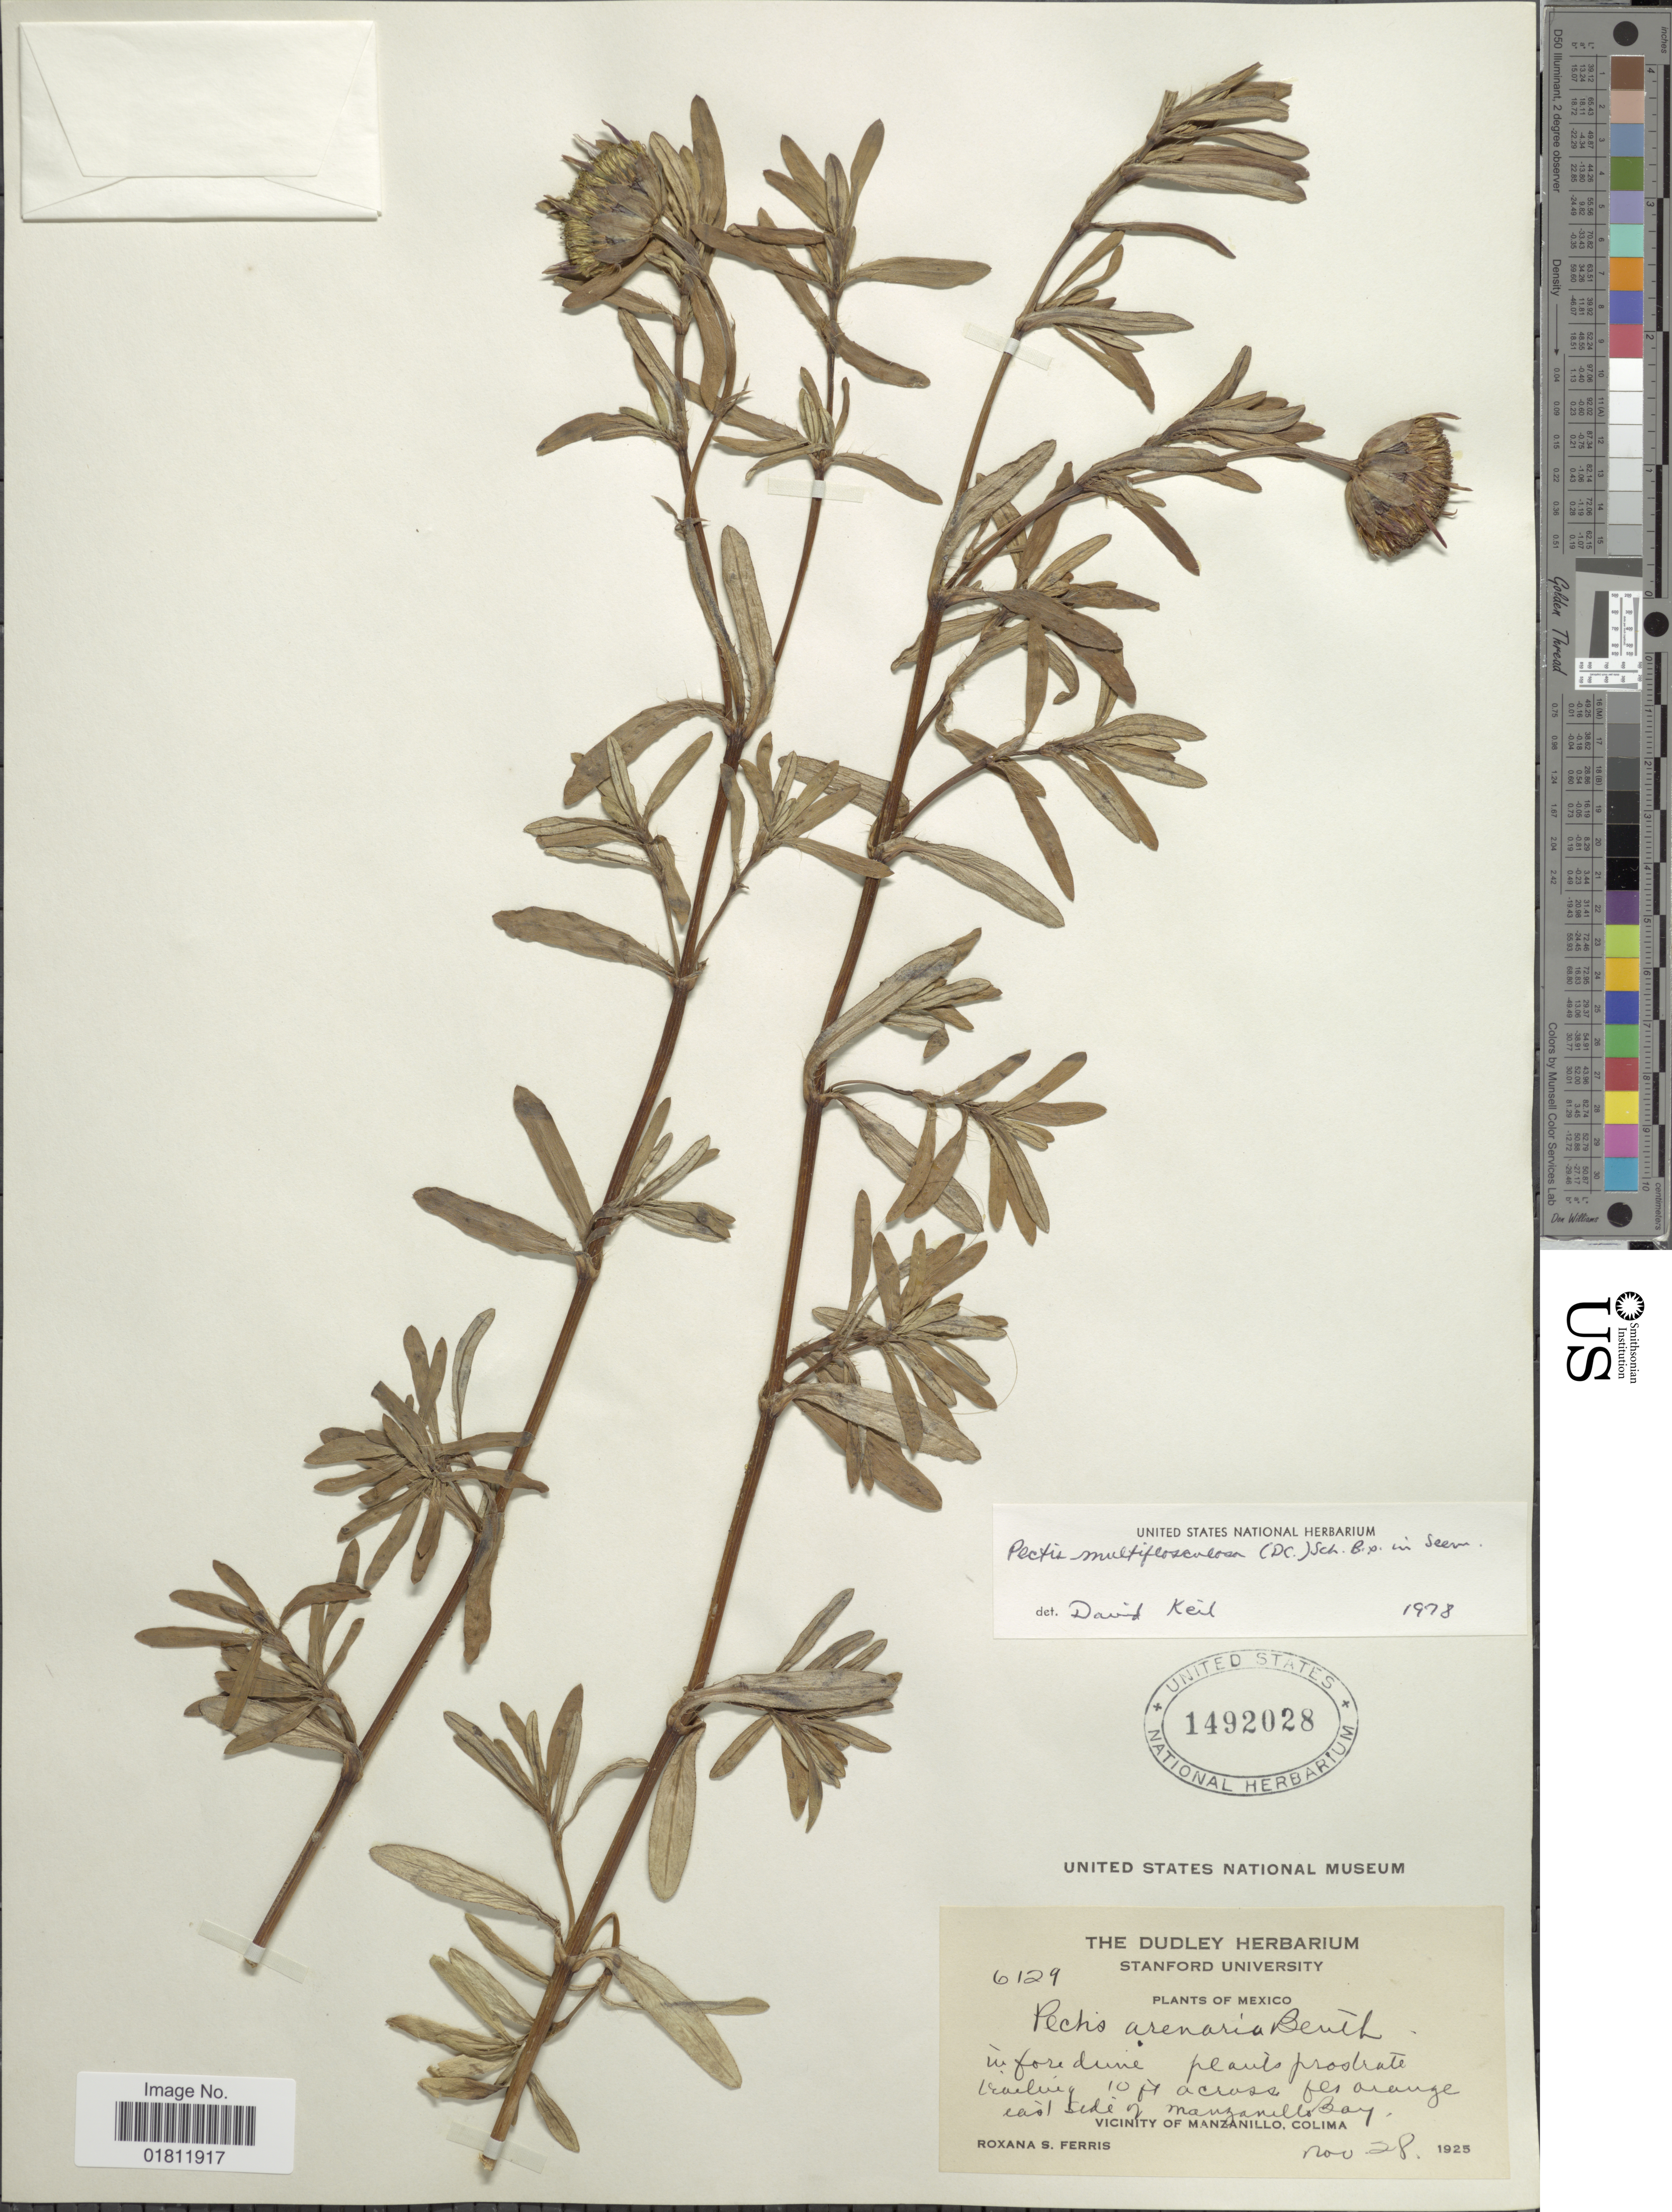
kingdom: Plantae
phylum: Tracheophyta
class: Magnoliopsida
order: Asterales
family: Asteraceae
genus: Pectis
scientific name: Pectis multiflosculosa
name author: (DC.) Sch. Bip.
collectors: R. S. Ferris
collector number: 6129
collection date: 1925-11-28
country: Mexico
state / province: Colima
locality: Mexico. East side of manzanillo Bay, Vicinity of Manzanillo, Colima.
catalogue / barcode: US 1492028